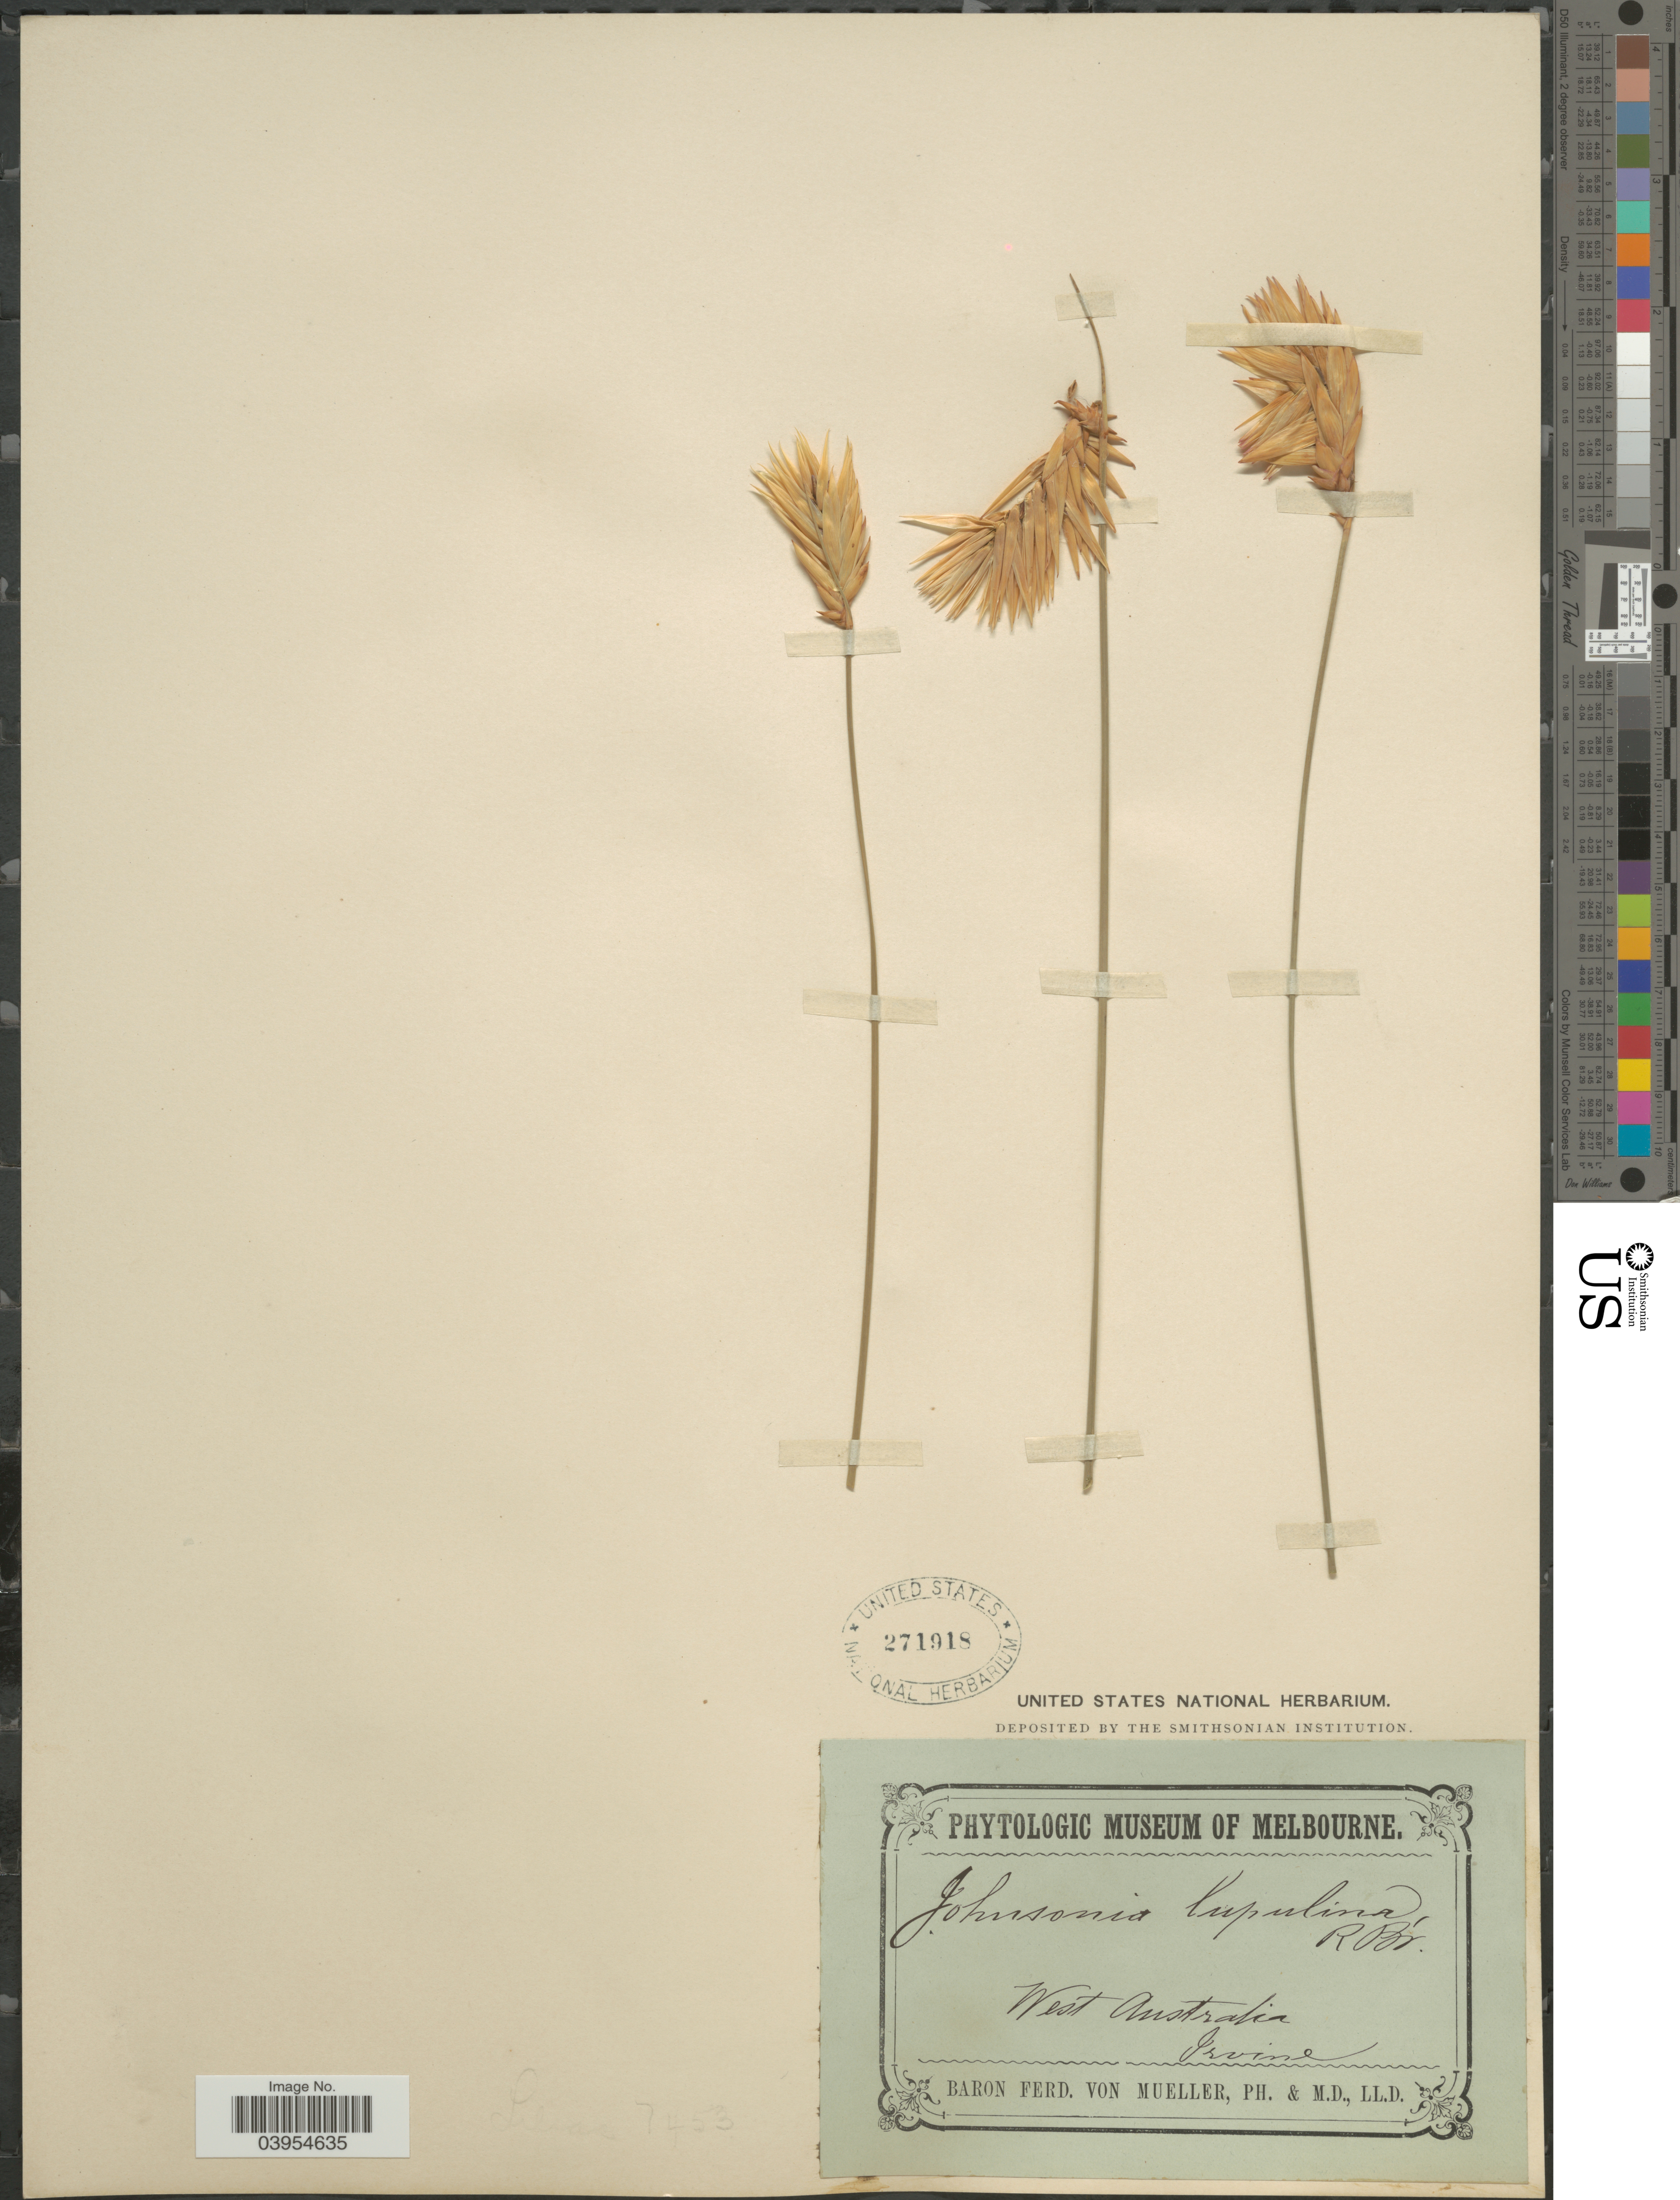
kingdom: Plantae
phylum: Tracheophyta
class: Liliopsida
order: Asparagales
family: Asphodelaceae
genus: Johnsonia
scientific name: Johnsonia lupulina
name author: R. Br.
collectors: Irvine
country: Australia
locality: West Australia.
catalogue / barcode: US 271918